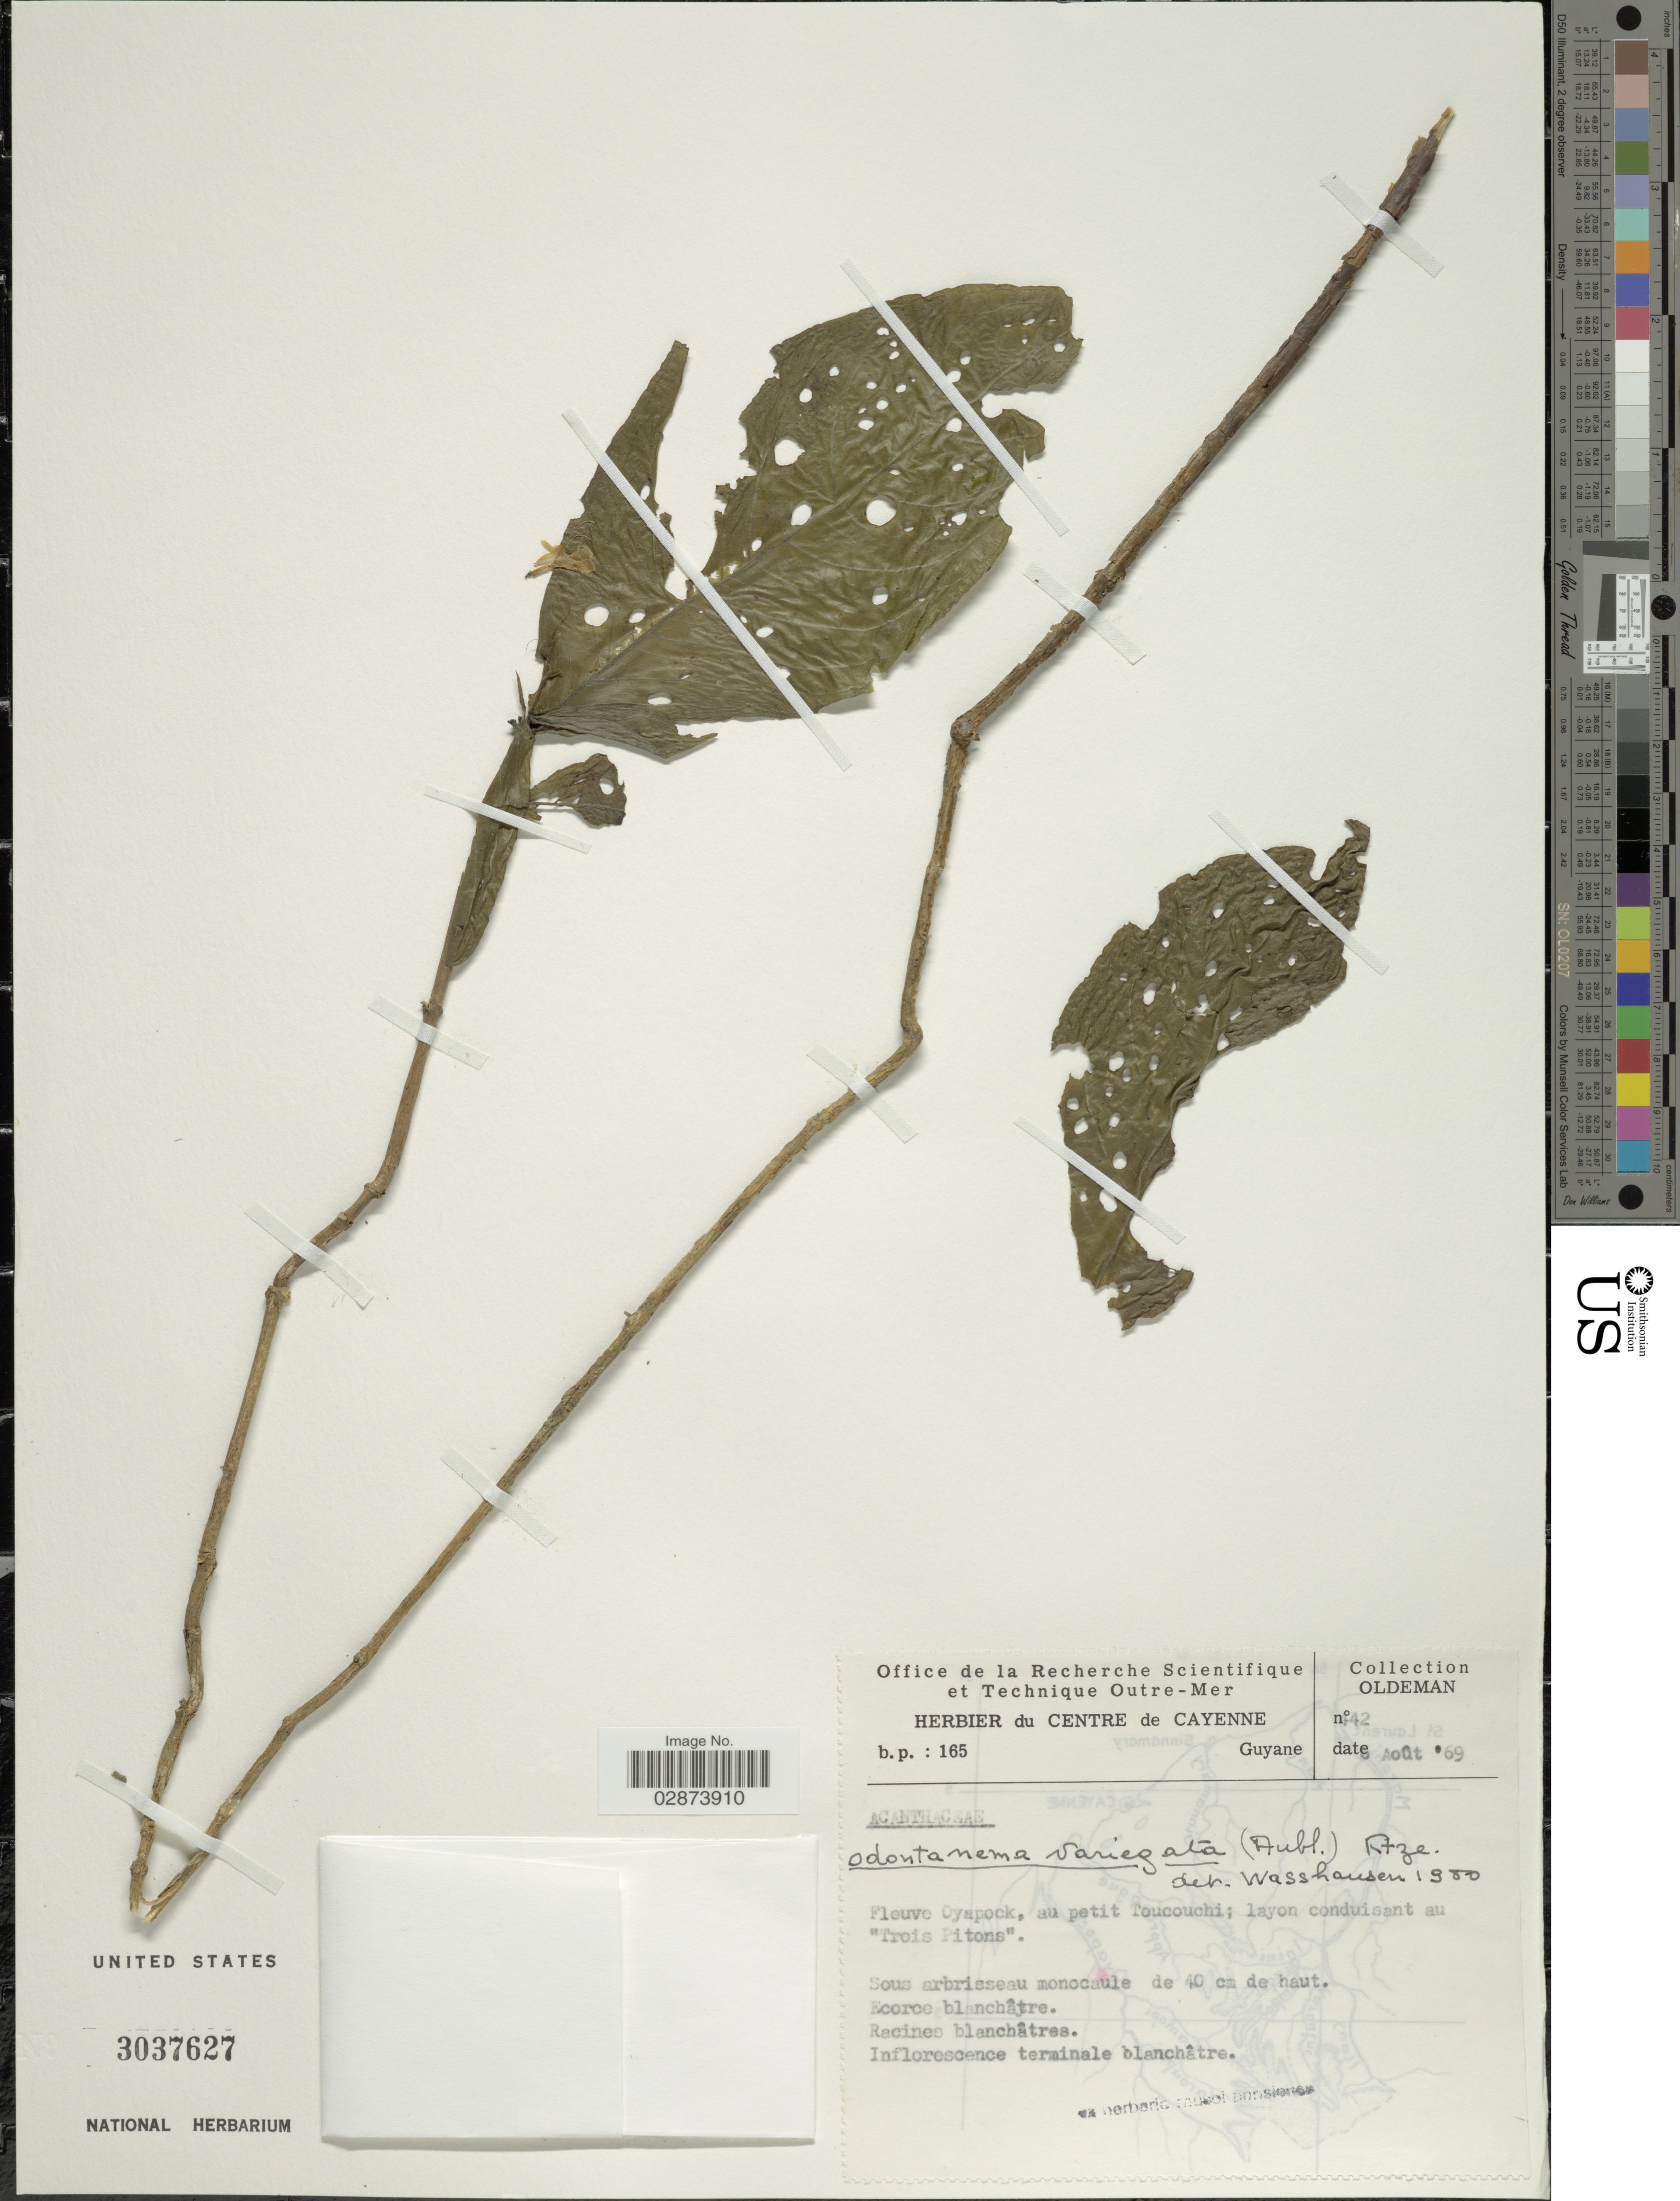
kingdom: Plantae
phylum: Tracheophyta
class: Magnoliopsida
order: Lamiales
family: Acanthaceae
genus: Pulchranthus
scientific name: Pulchranthus variegatus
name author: (Aubl.) V.M. Baum et al.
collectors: -- Oldeman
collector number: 42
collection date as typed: Transcribed d/m/y: 8/8/69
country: French Guiana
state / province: Cayenne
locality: Fleuve Oyapack, au petit Toucouchi; layon conduisant au "Trois Pitons".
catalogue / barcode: US 3037627